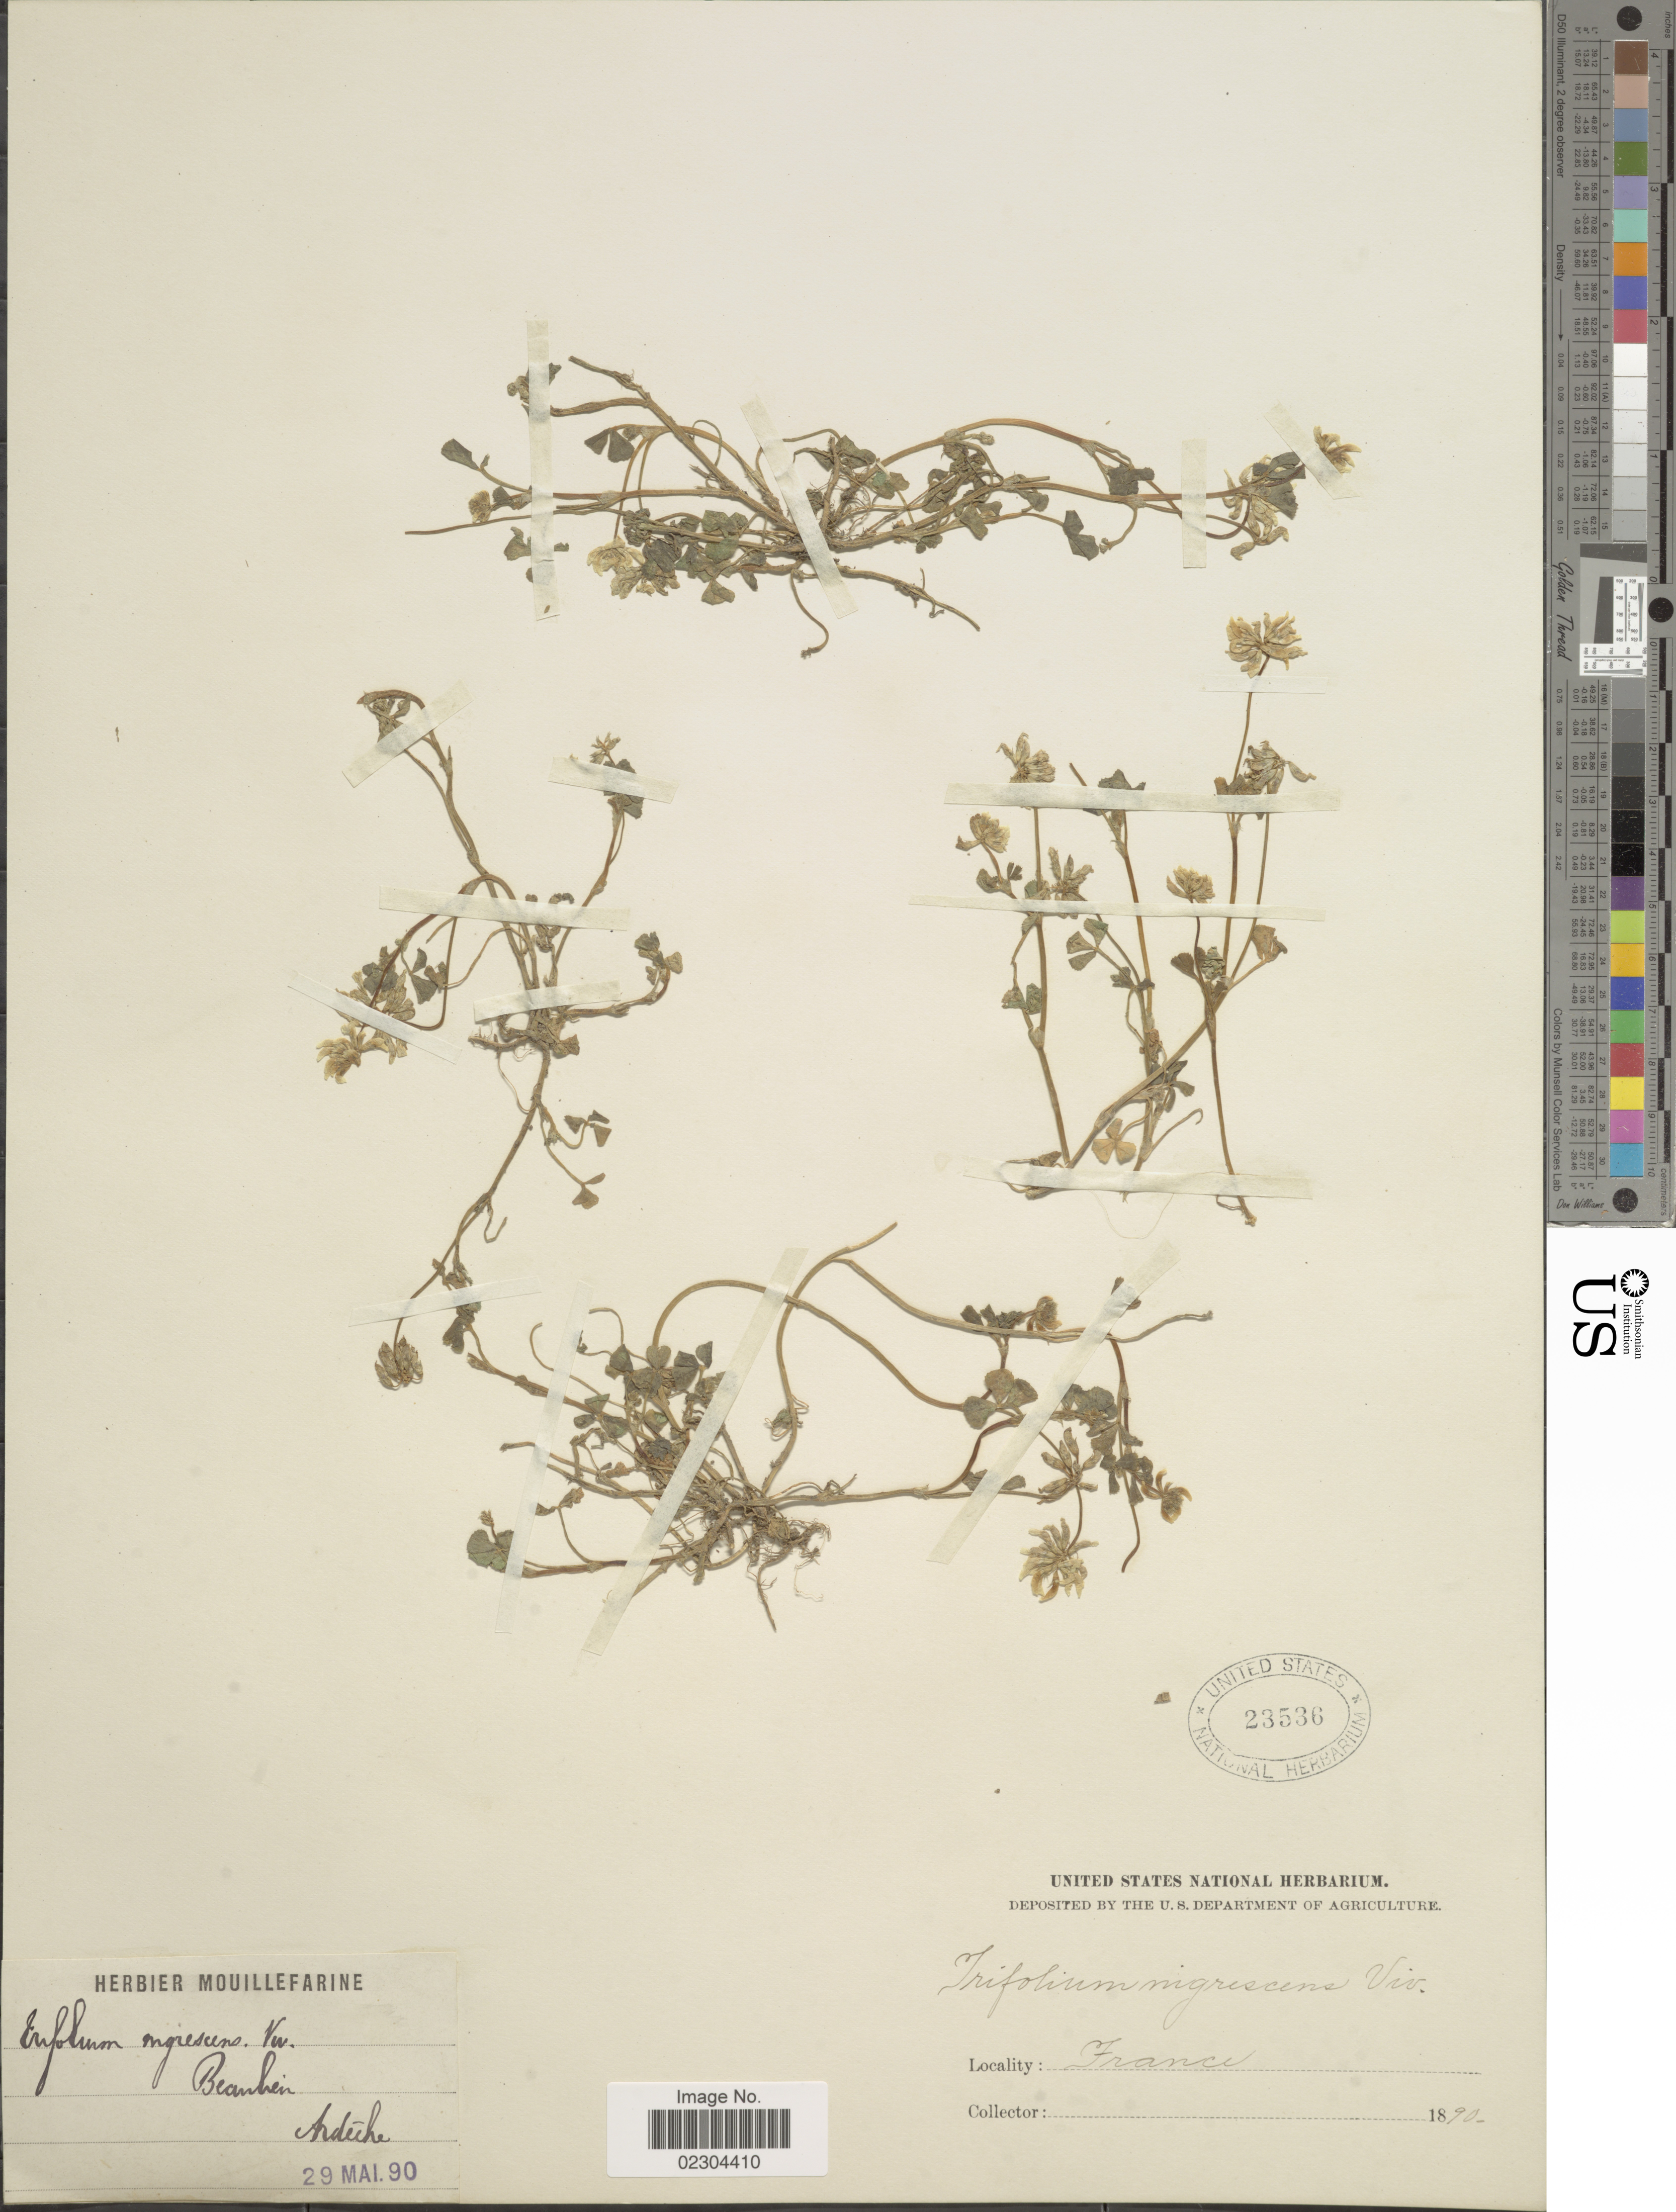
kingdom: Plantae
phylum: Tracheophyta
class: Magnoliopsida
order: Fabales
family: Fabaceae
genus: Trifolium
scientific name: Trifolium nigrescens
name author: Viv.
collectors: ex herb. Mouillefarine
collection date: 1890-05-29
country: France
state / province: Auvergne-Rhône-Alpes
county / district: Ardèche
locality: Beaulieu, Ardèche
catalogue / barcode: US 23536